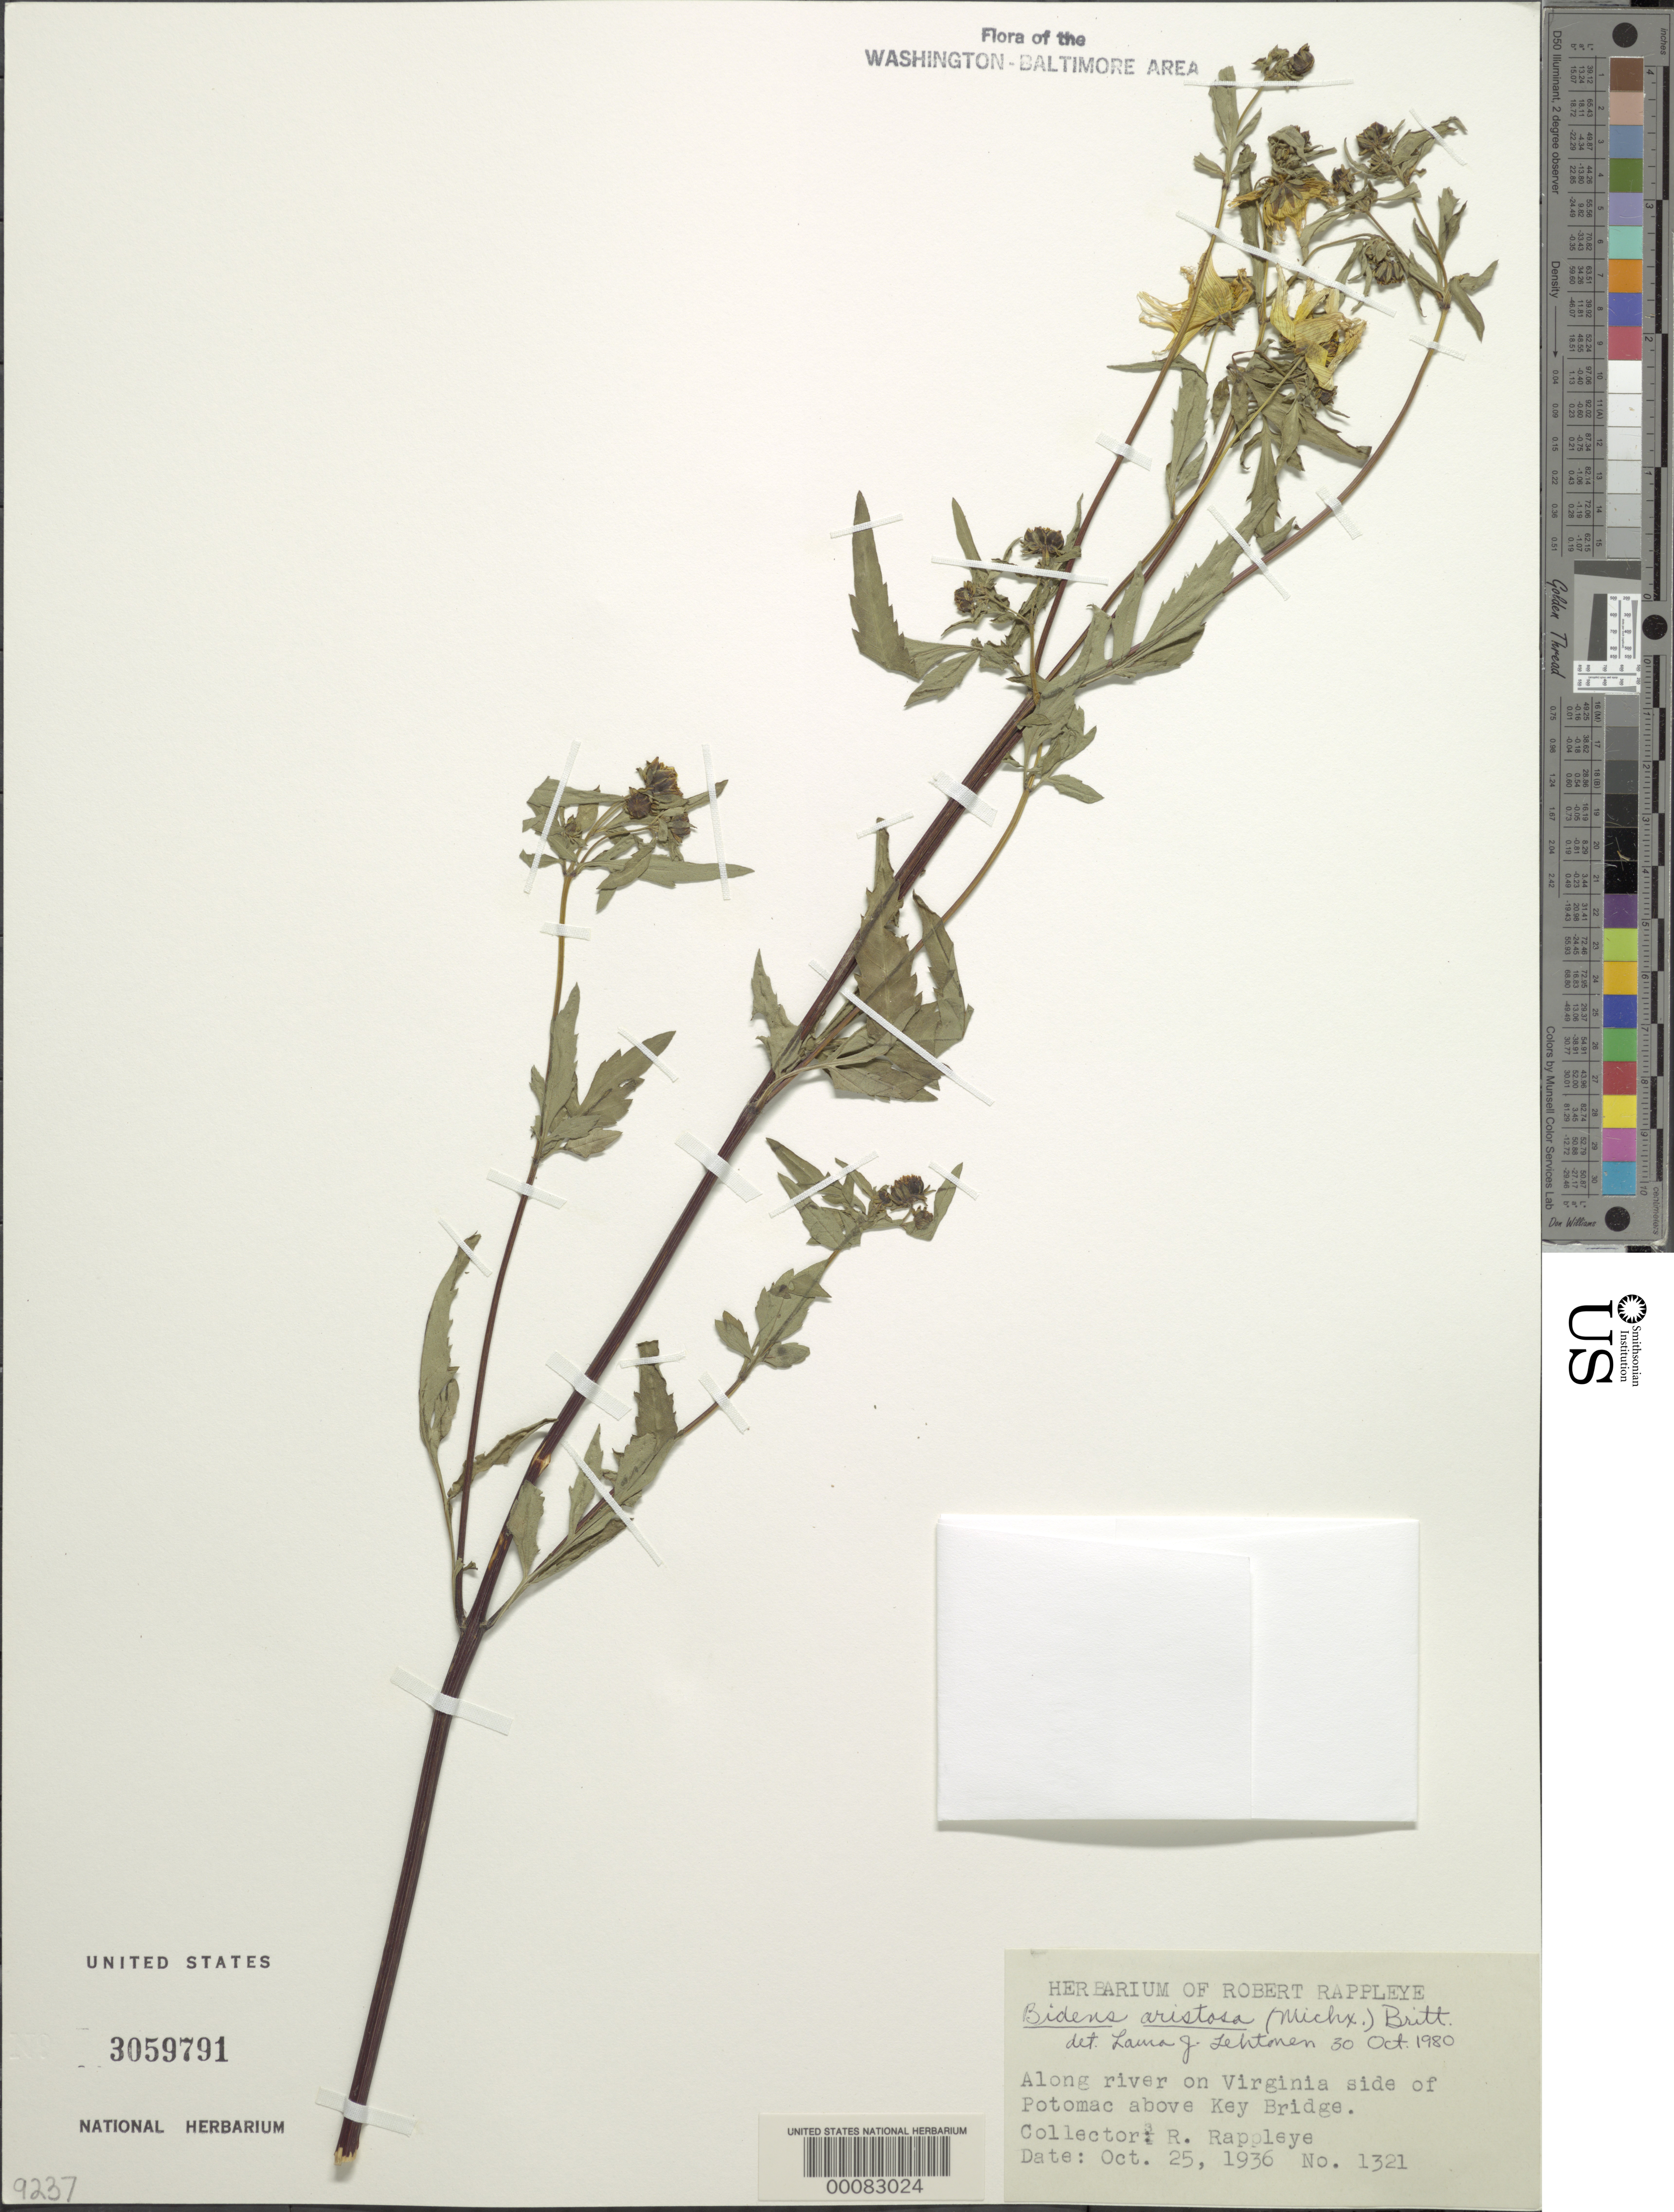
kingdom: Plantae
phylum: Tracheophyta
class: Magnoliopsida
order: Asterales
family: Asteraceae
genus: Bidens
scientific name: Bidens aristosa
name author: (Michx.) Britton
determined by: Lehtonen, L.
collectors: R. Rappleye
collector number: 1321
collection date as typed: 25 Oct 1936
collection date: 1936-10-25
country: United States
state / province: Virginia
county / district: Arlington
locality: Above Key Bridge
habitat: Along river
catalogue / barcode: US 3059791